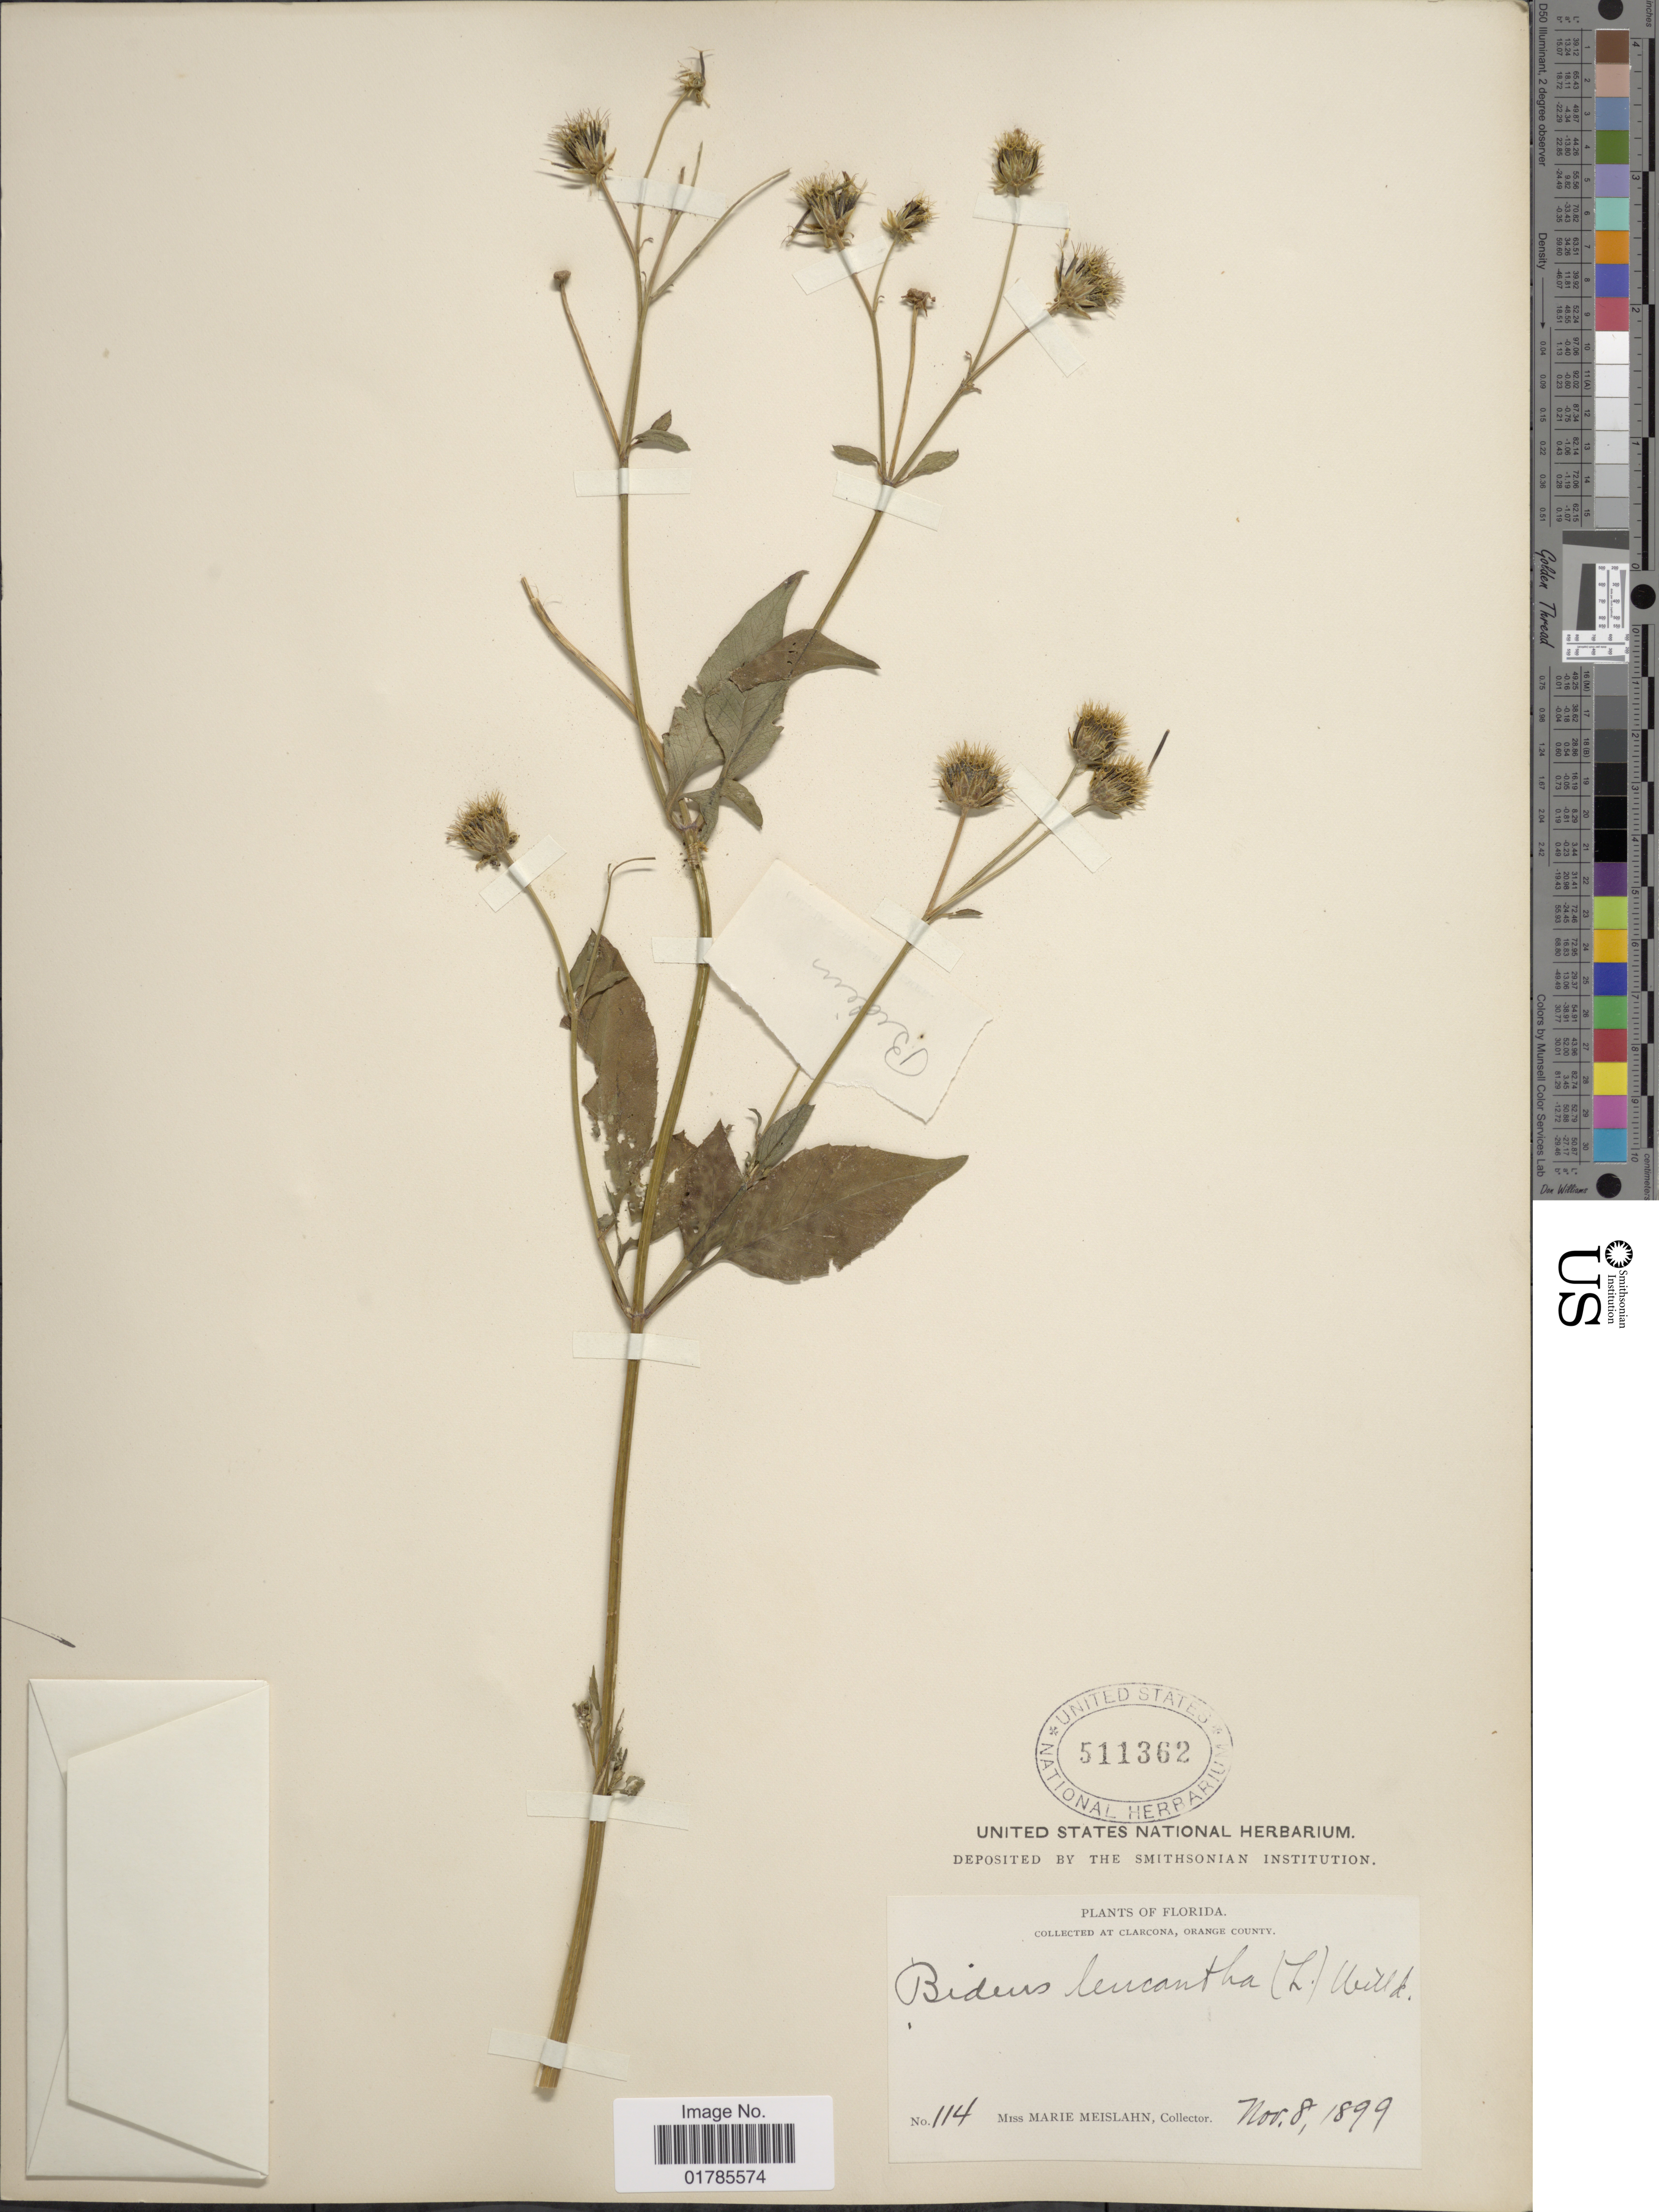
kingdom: Plantae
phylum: Tracheophyta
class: Magnoliopsida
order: Asterales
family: Asteraceae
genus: Bidens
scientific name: Bidens alba var. radiata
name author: (Sch. Bip.) R.E. Ballard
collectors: M. Meislahn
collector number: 114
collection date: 1899-11-08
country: United States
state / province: Florida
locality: At Clarcona, Orange County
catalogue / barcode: US 511362